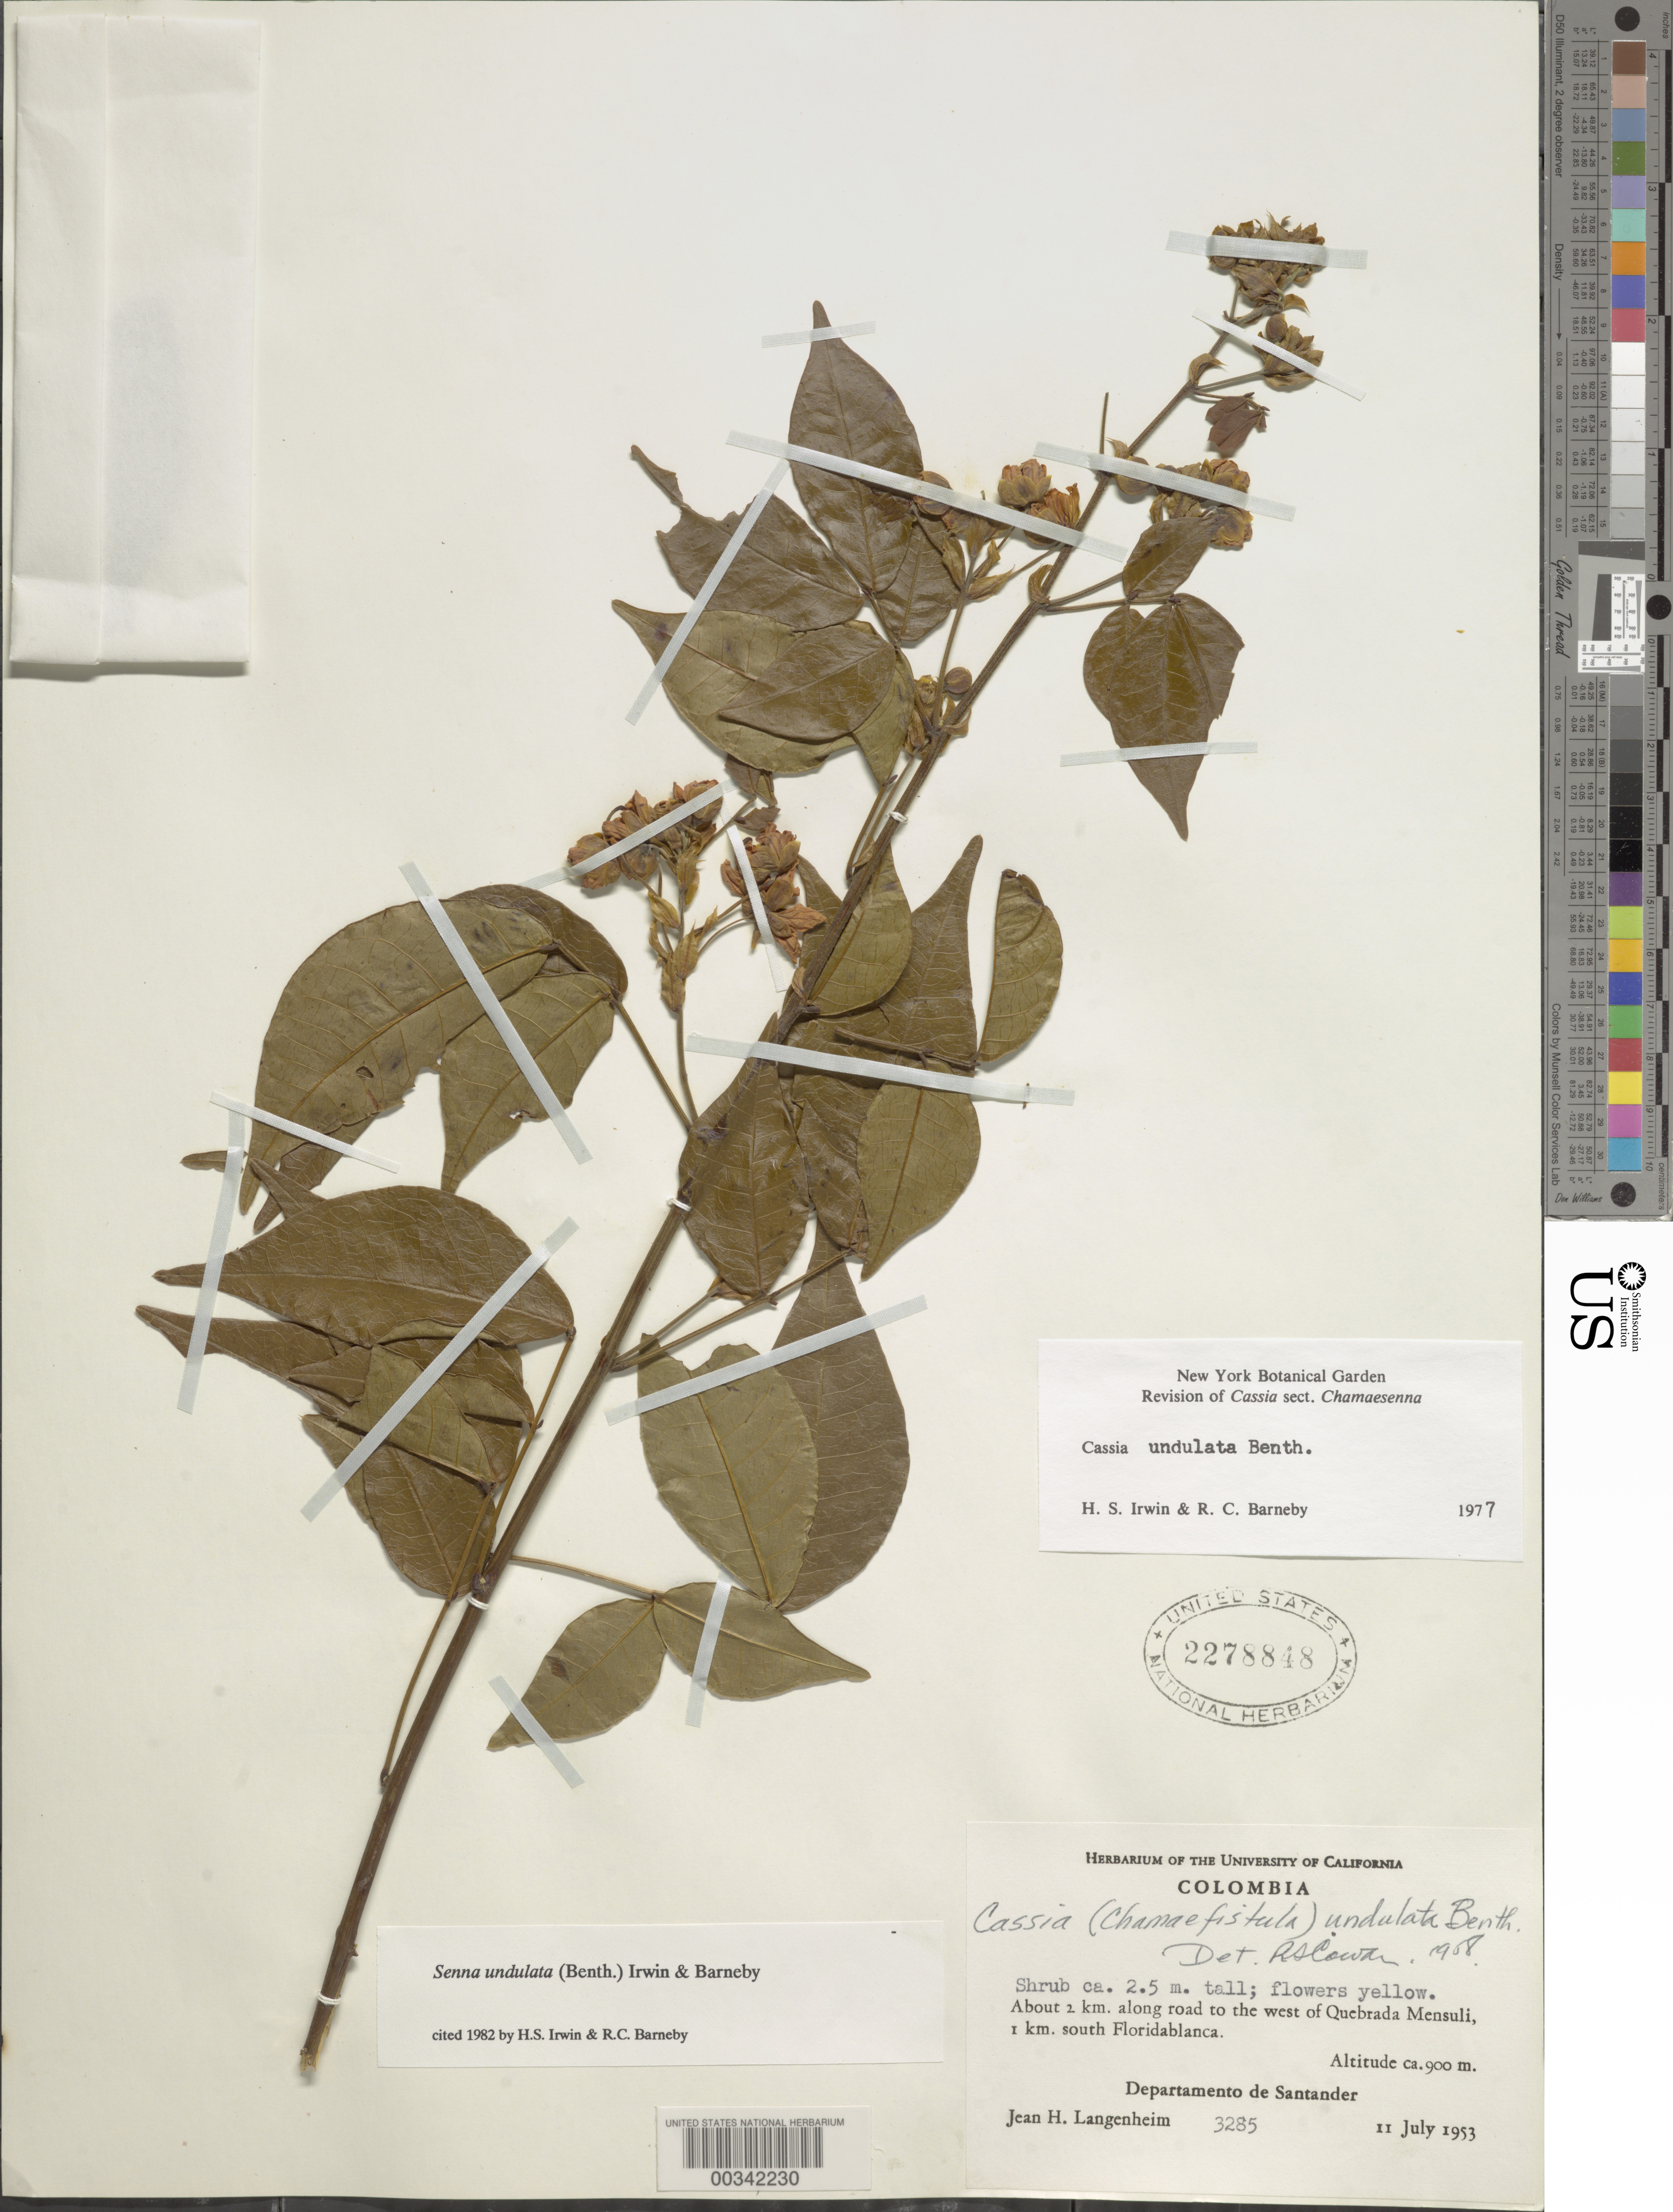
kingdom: Plantae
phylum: Tracheophyta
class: Magnoliopsida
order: Fabales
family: Fabaceae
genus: Senna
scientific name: Senna undulata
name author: (Benth.) H.S. Irwin & Barneby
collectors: J. H. Langenheim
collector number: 3285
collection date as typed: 11 Jul 1953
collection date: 1953-07-11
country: Colombia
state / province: Santander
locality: About 2 km along road to the W of Quebrada Mensuli, 1 km s Florida Blanca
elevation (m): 900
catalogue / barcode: US 2278848